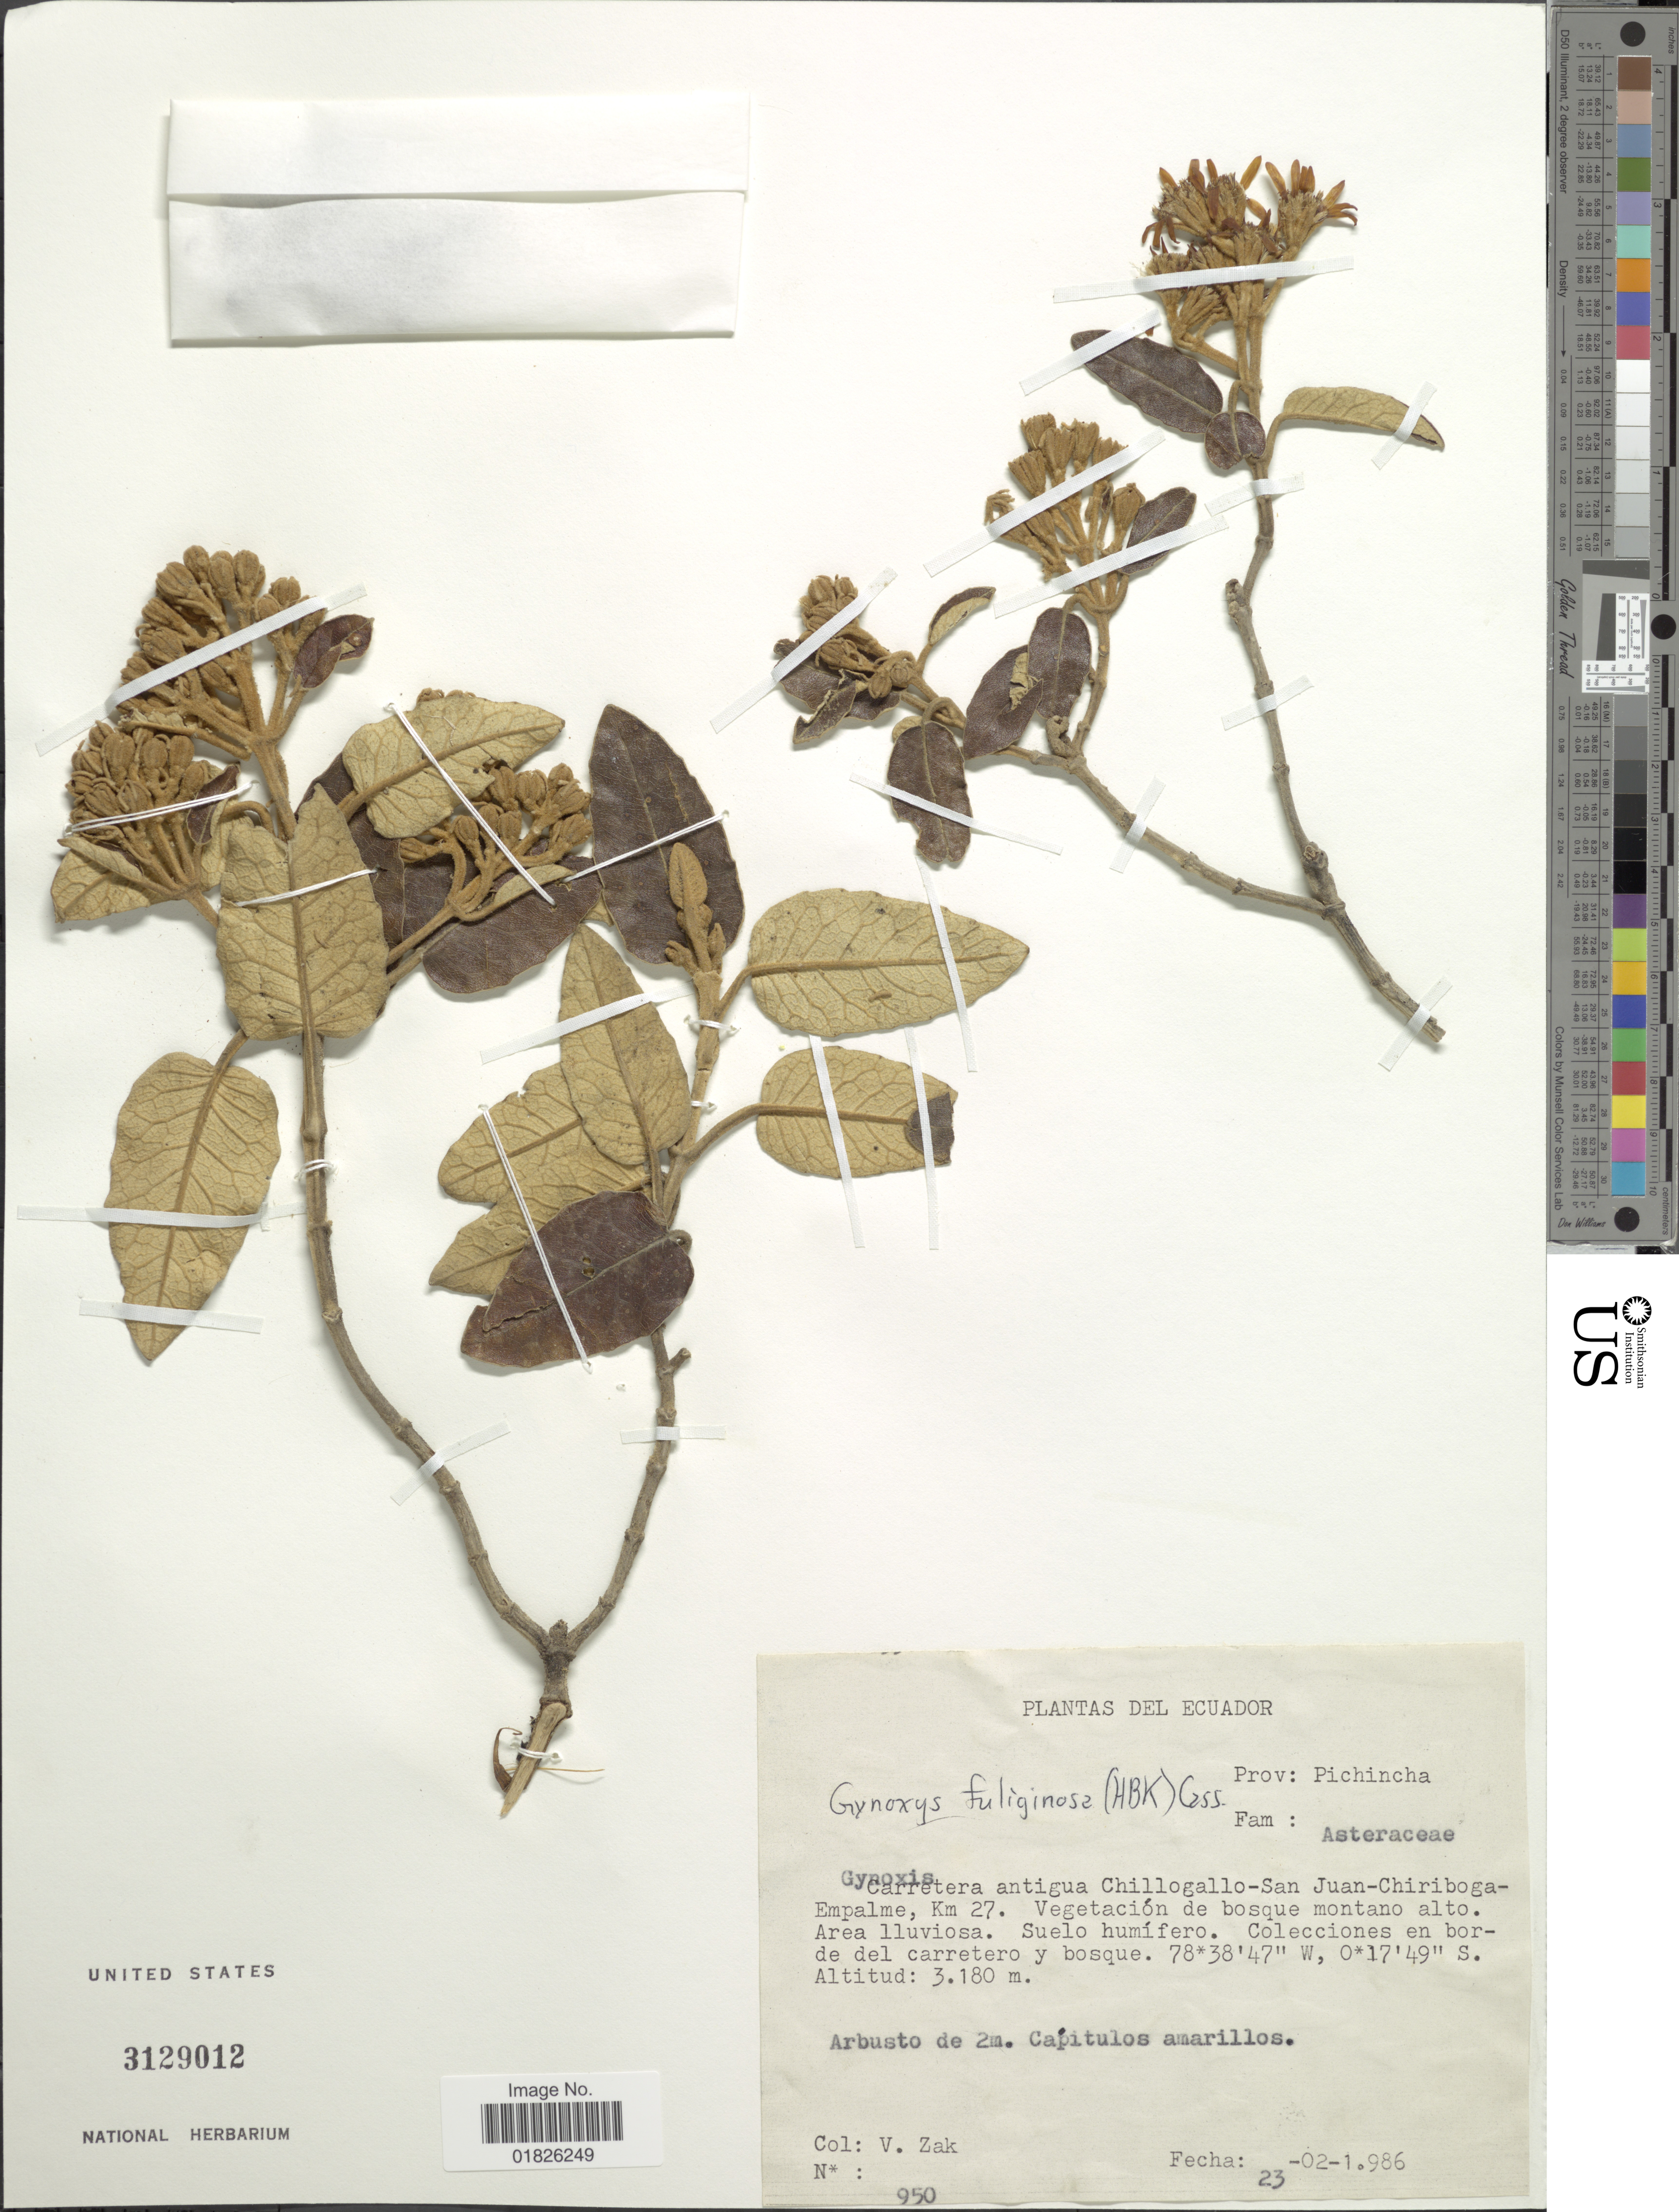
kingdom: Plantae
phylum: Tracheophyta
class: Magnoliopsida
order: Asterales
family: Asteraceae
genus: Gynoxys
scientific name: Gynoxys fuliginosa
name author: Cass.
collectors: V. Zak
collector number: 950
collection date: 1986-02-23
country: Ecuador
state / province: Pichincha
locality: Carretera antigua Chillogallo-San Juan-Chiriboga-Empalme, Km 27, area lluviosa, en borde del carretero y bosque.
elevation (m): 3180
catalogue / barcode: US 3129012